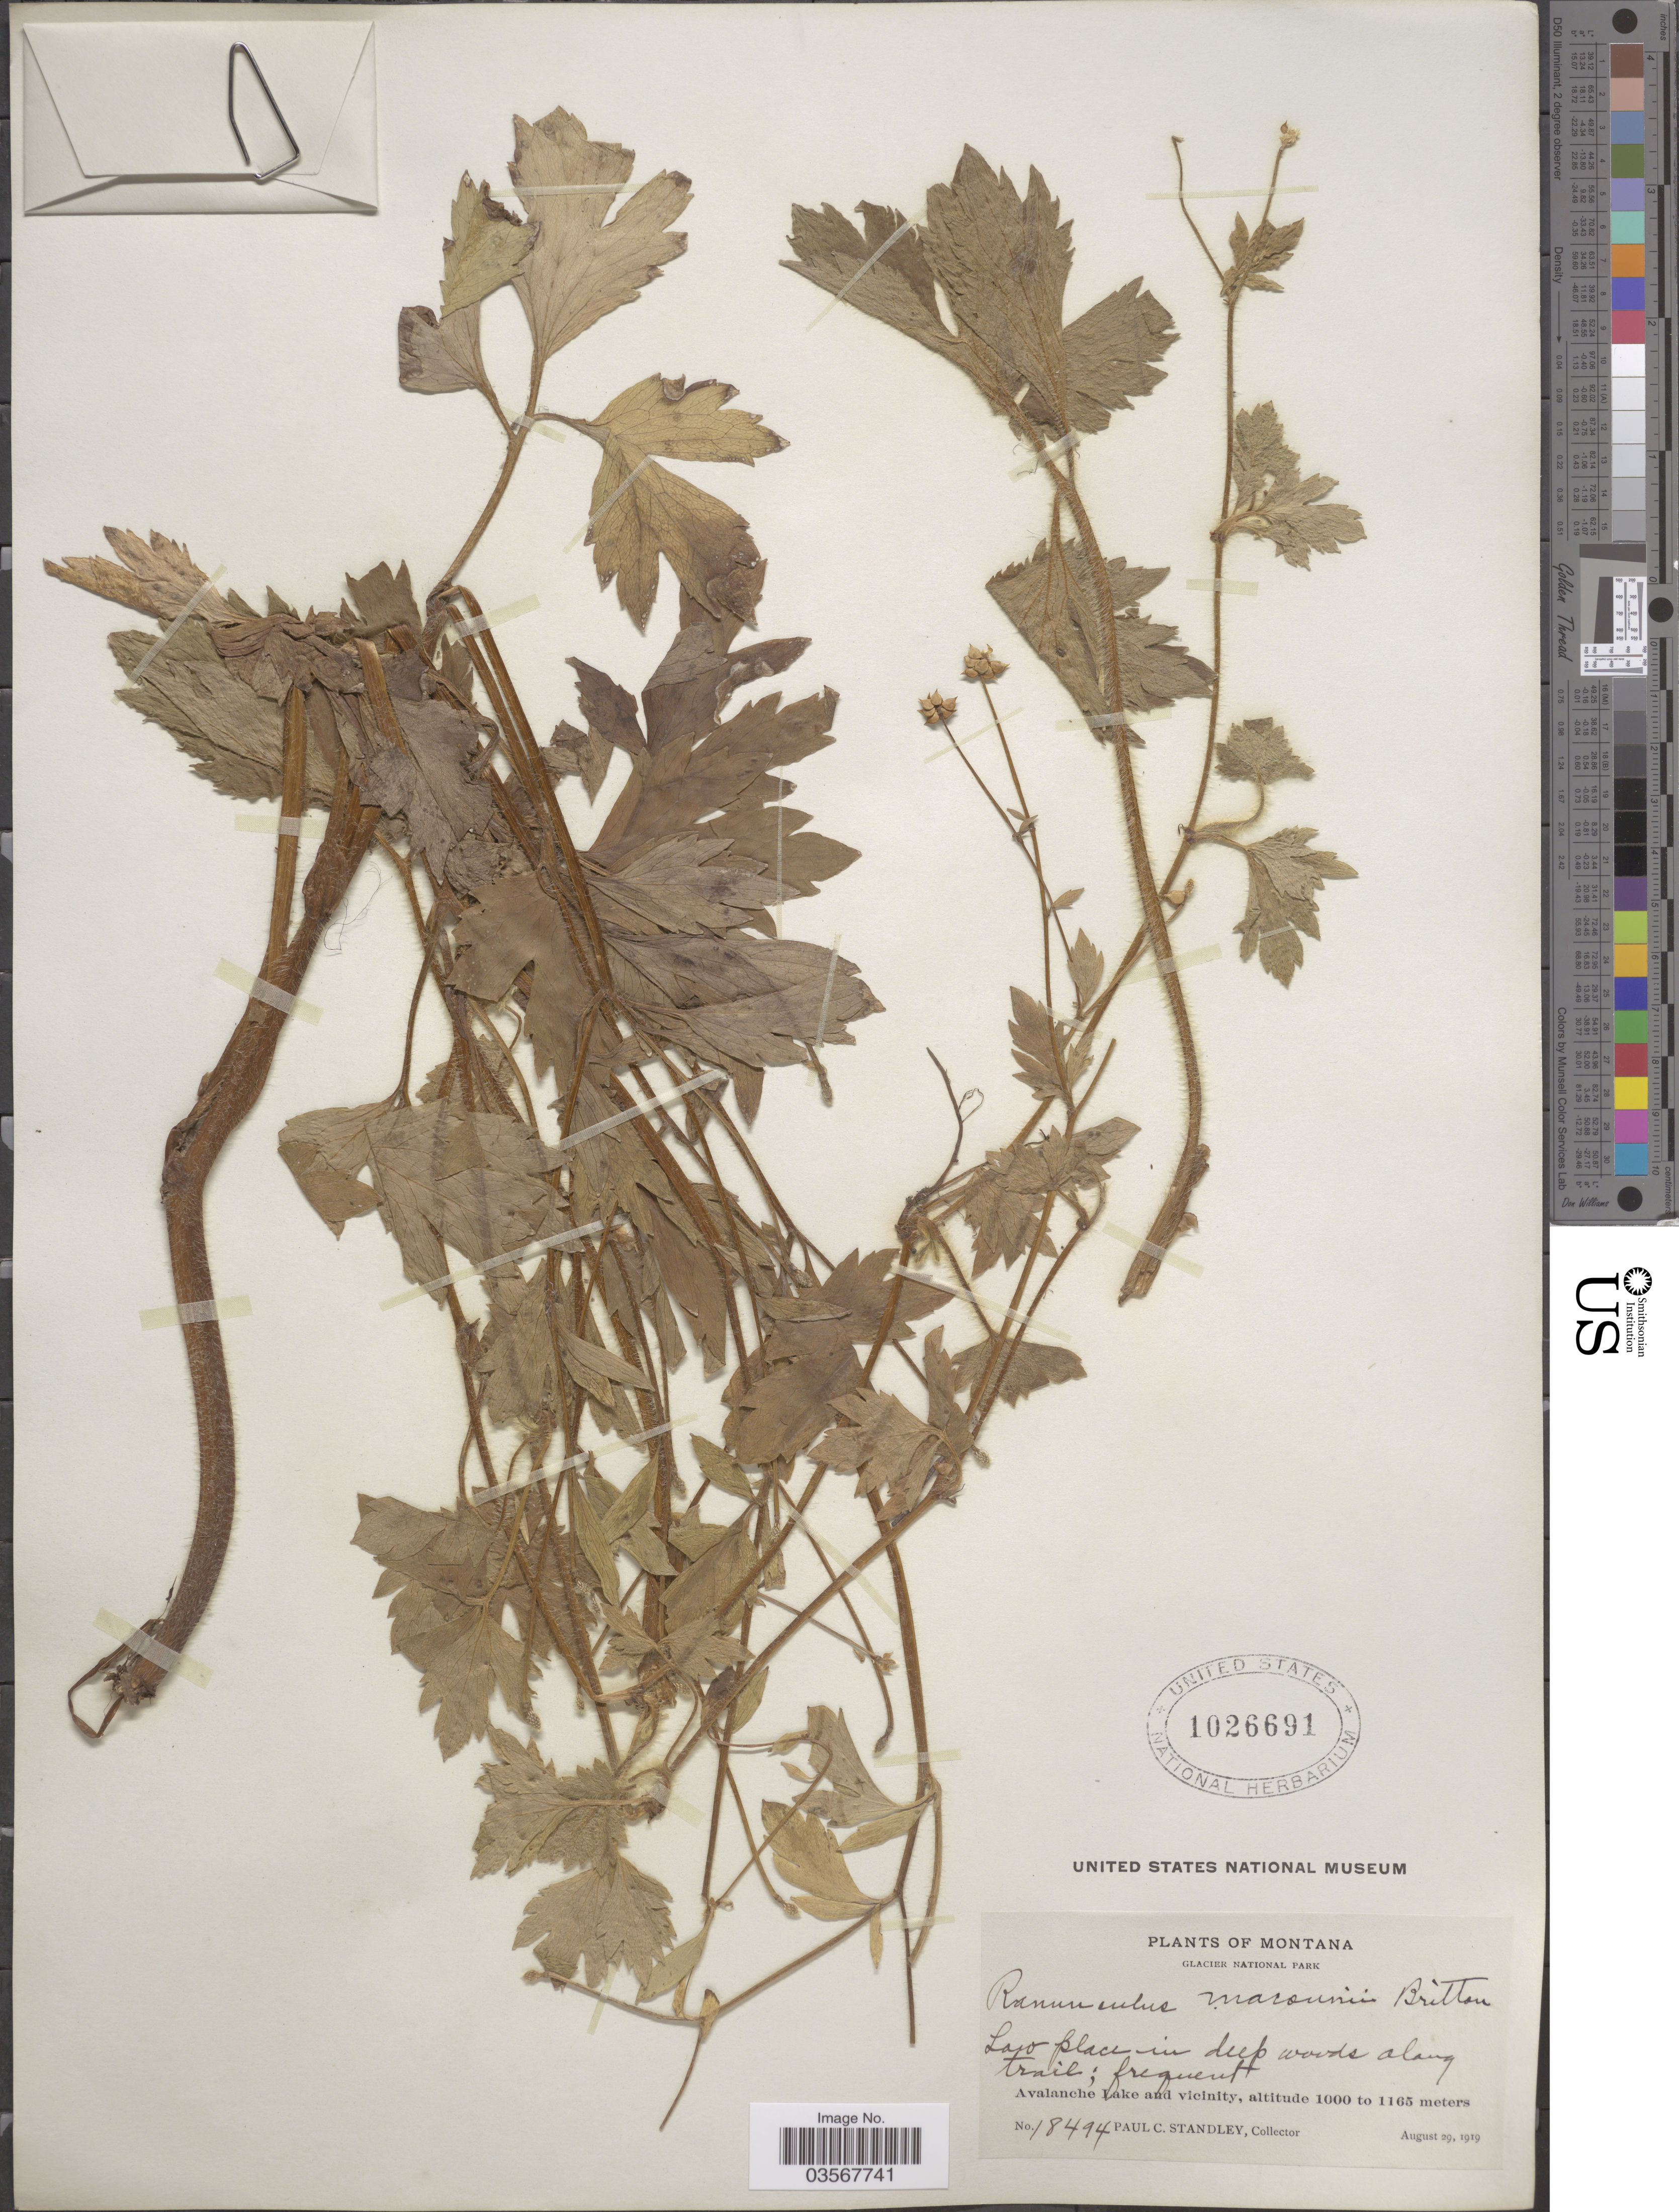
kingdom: Plantae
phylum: Tracheophyta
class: Magnoliopsida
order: Ranunculales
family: Ranunculaceae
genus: Ranunculus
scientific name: Ranunculus macounii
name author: Britton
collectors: P. C. Standley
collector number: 18494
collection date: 1919-08-29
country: United States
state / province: Montana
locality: Glacier National Park. Avalanche Lake and vicinity.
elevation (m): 1000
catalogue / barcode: US 1026691